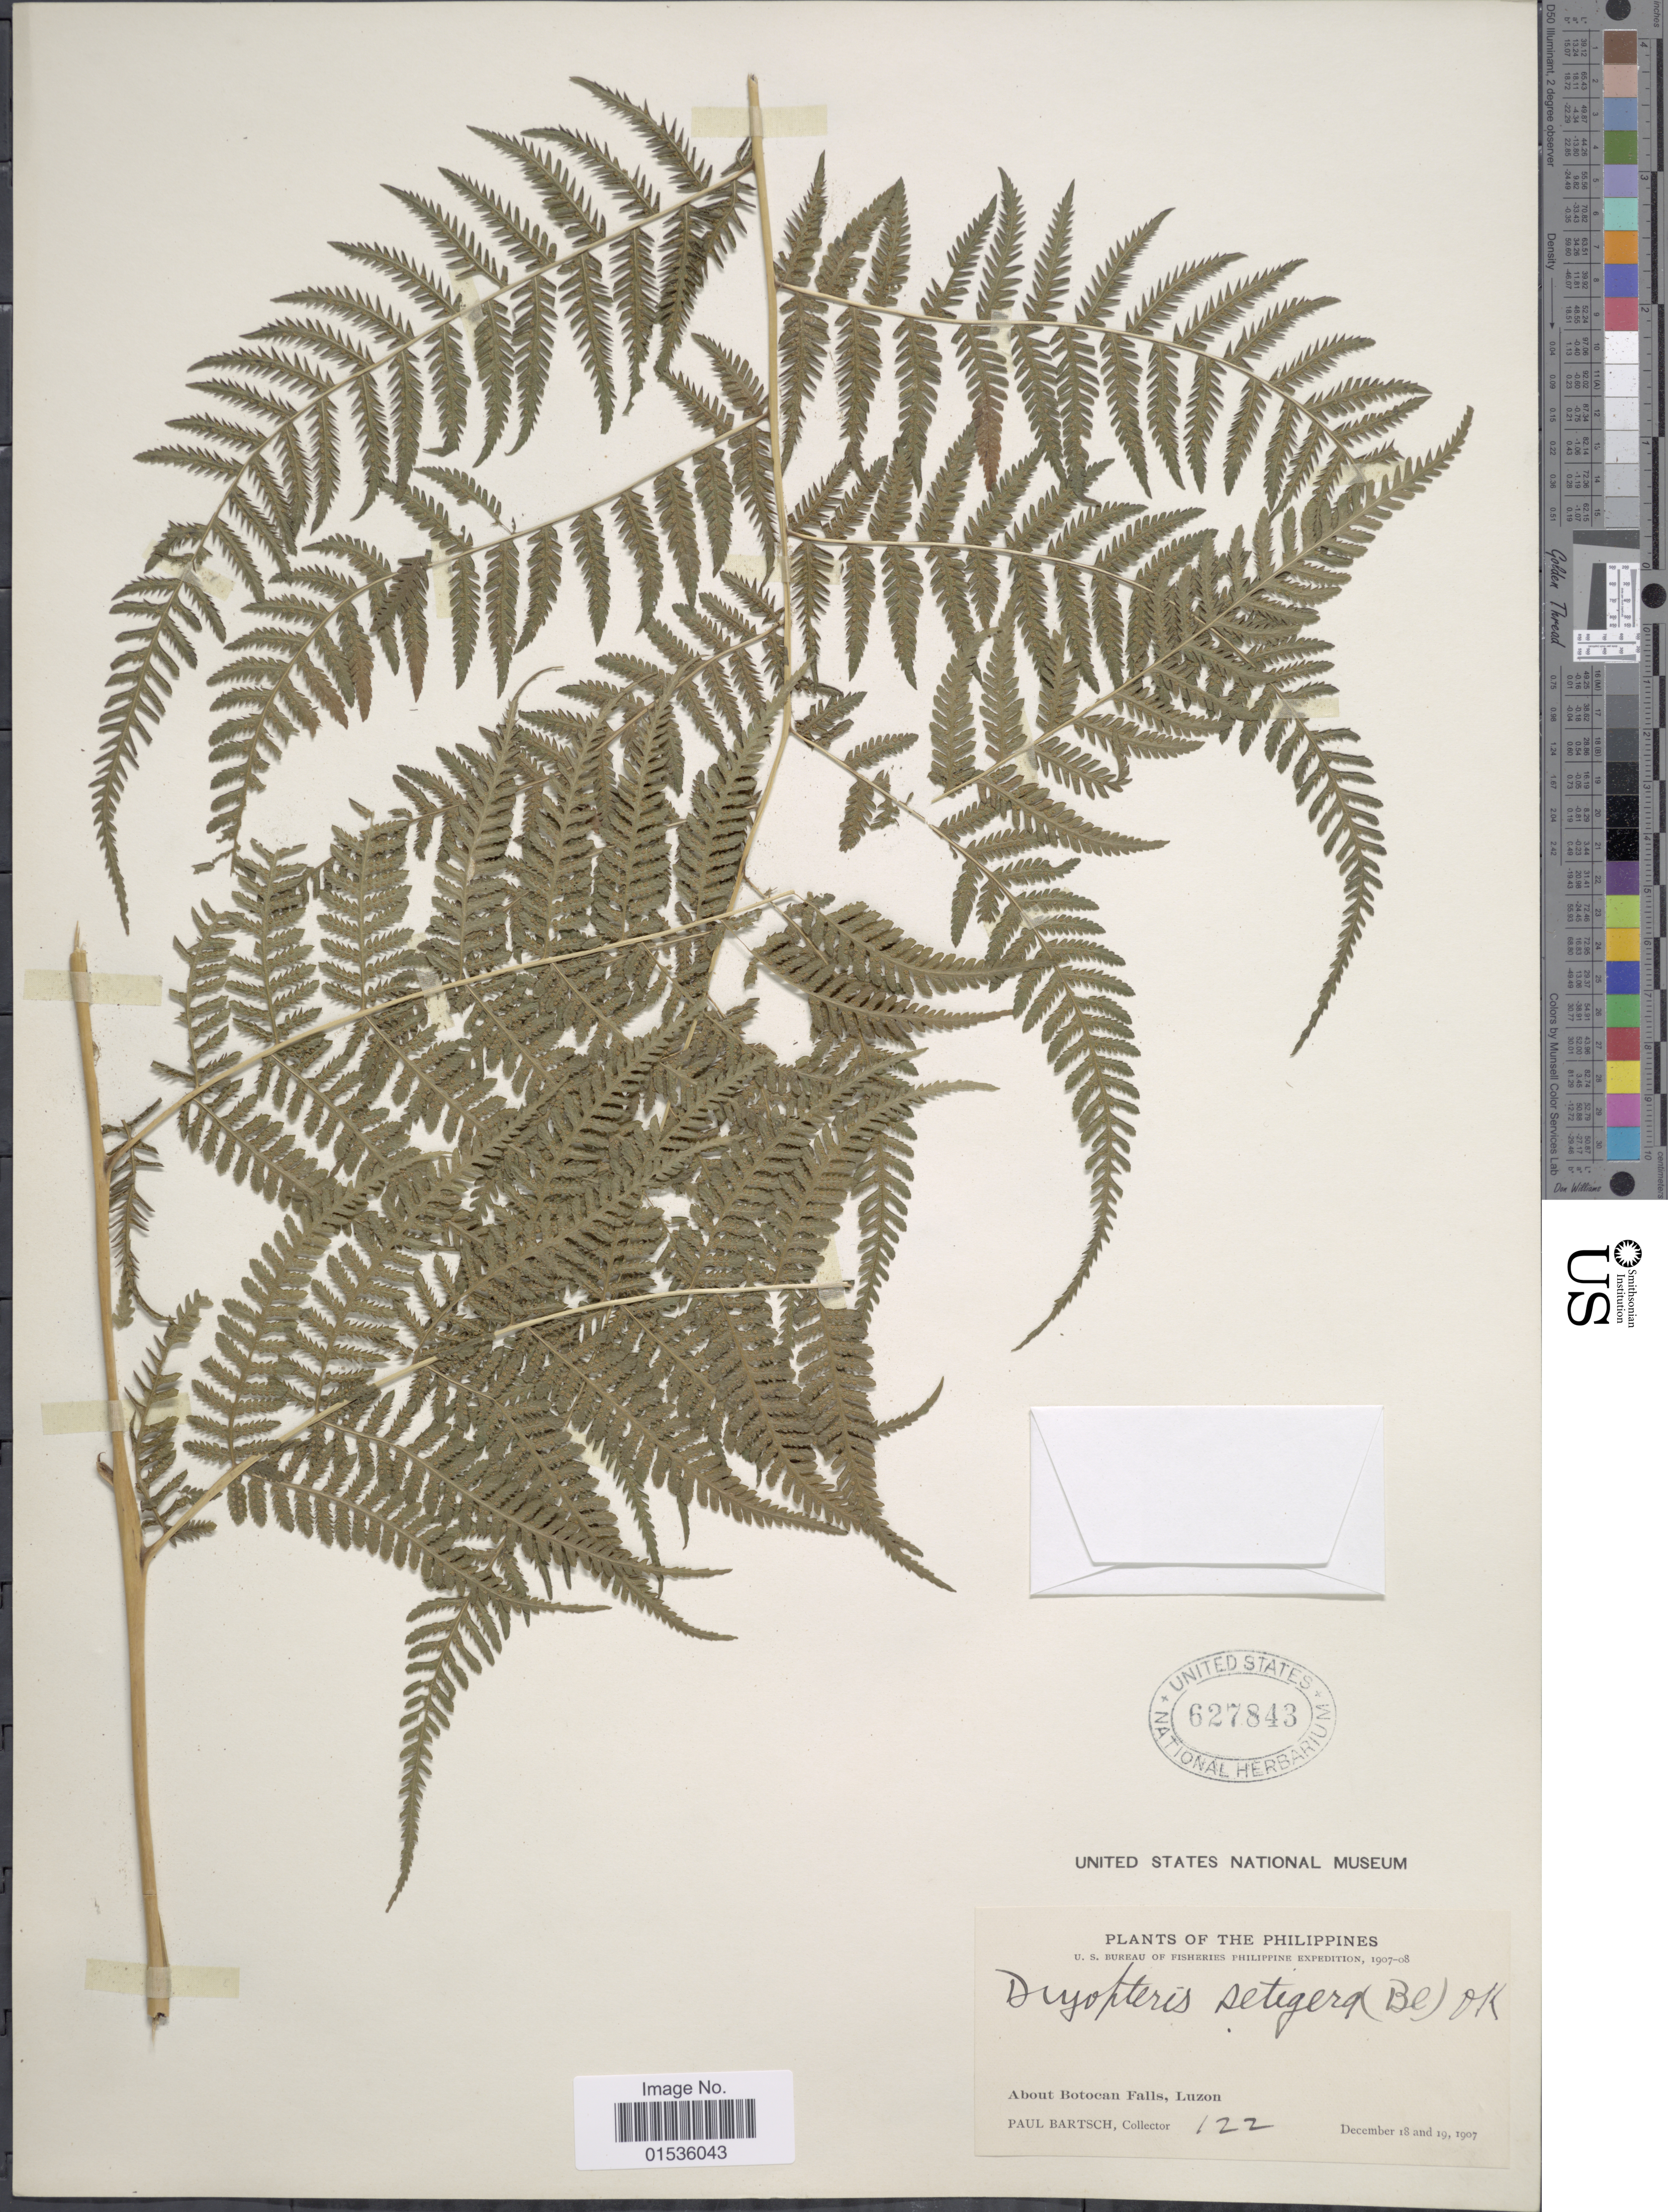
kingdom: Plantae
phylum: Tracheophyta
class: Polypodiopsida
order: Polypodiales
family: Thelypteridaceae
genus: Macrothelypteris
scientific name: Macrothelypteris torresiana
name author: (Gaudich.) Ching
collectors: P. Bartsch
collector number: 122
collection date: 1907-12-18/1907-12-19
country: Philippines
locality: Philippines, About Botocan Falls, Luzon.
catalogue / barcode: US 627843